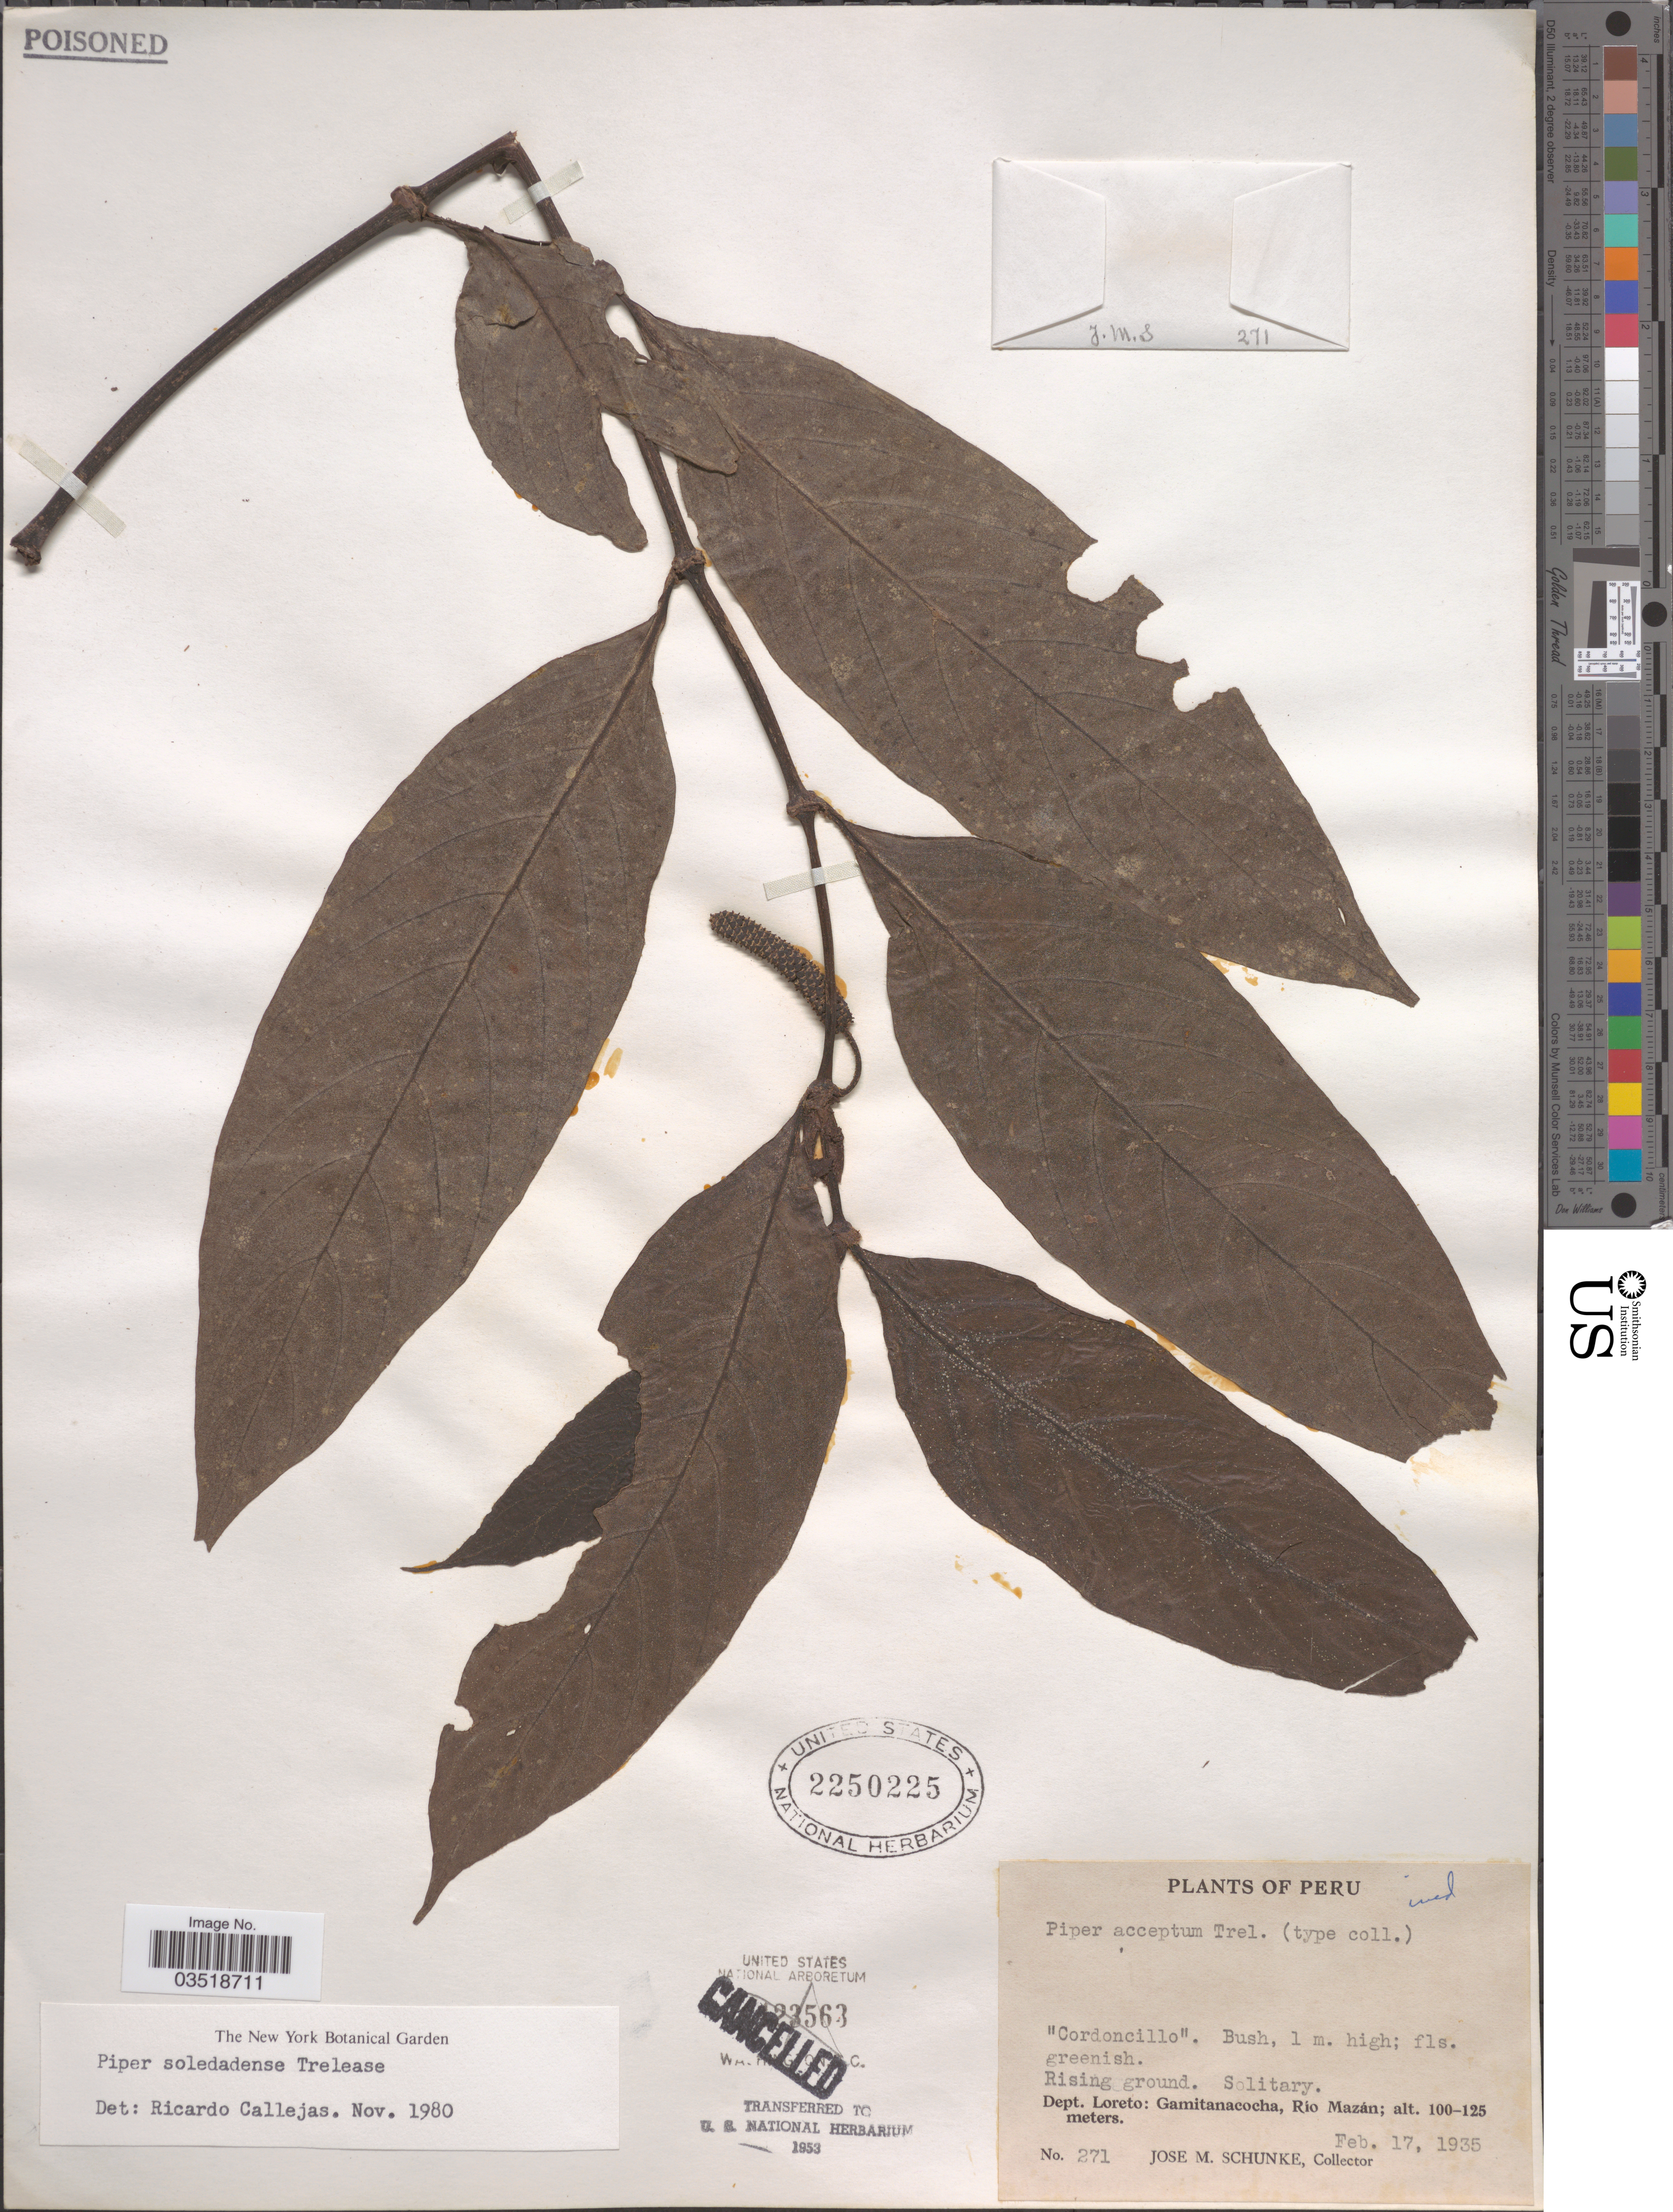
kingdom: Plantae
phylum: Tracheophyta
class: Magnoliopsida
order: Piperales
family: Piperaceae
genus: Piper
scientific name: Piper soledadense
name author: Trel. in J.F. Macbr.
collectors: J. M. Schunke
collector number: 271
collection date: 1935-02-17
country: Peru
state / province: Loreto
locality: Dept. Loreto: Gamitanacocha, Río Mazán.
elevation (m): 100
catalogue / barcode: US 2250225